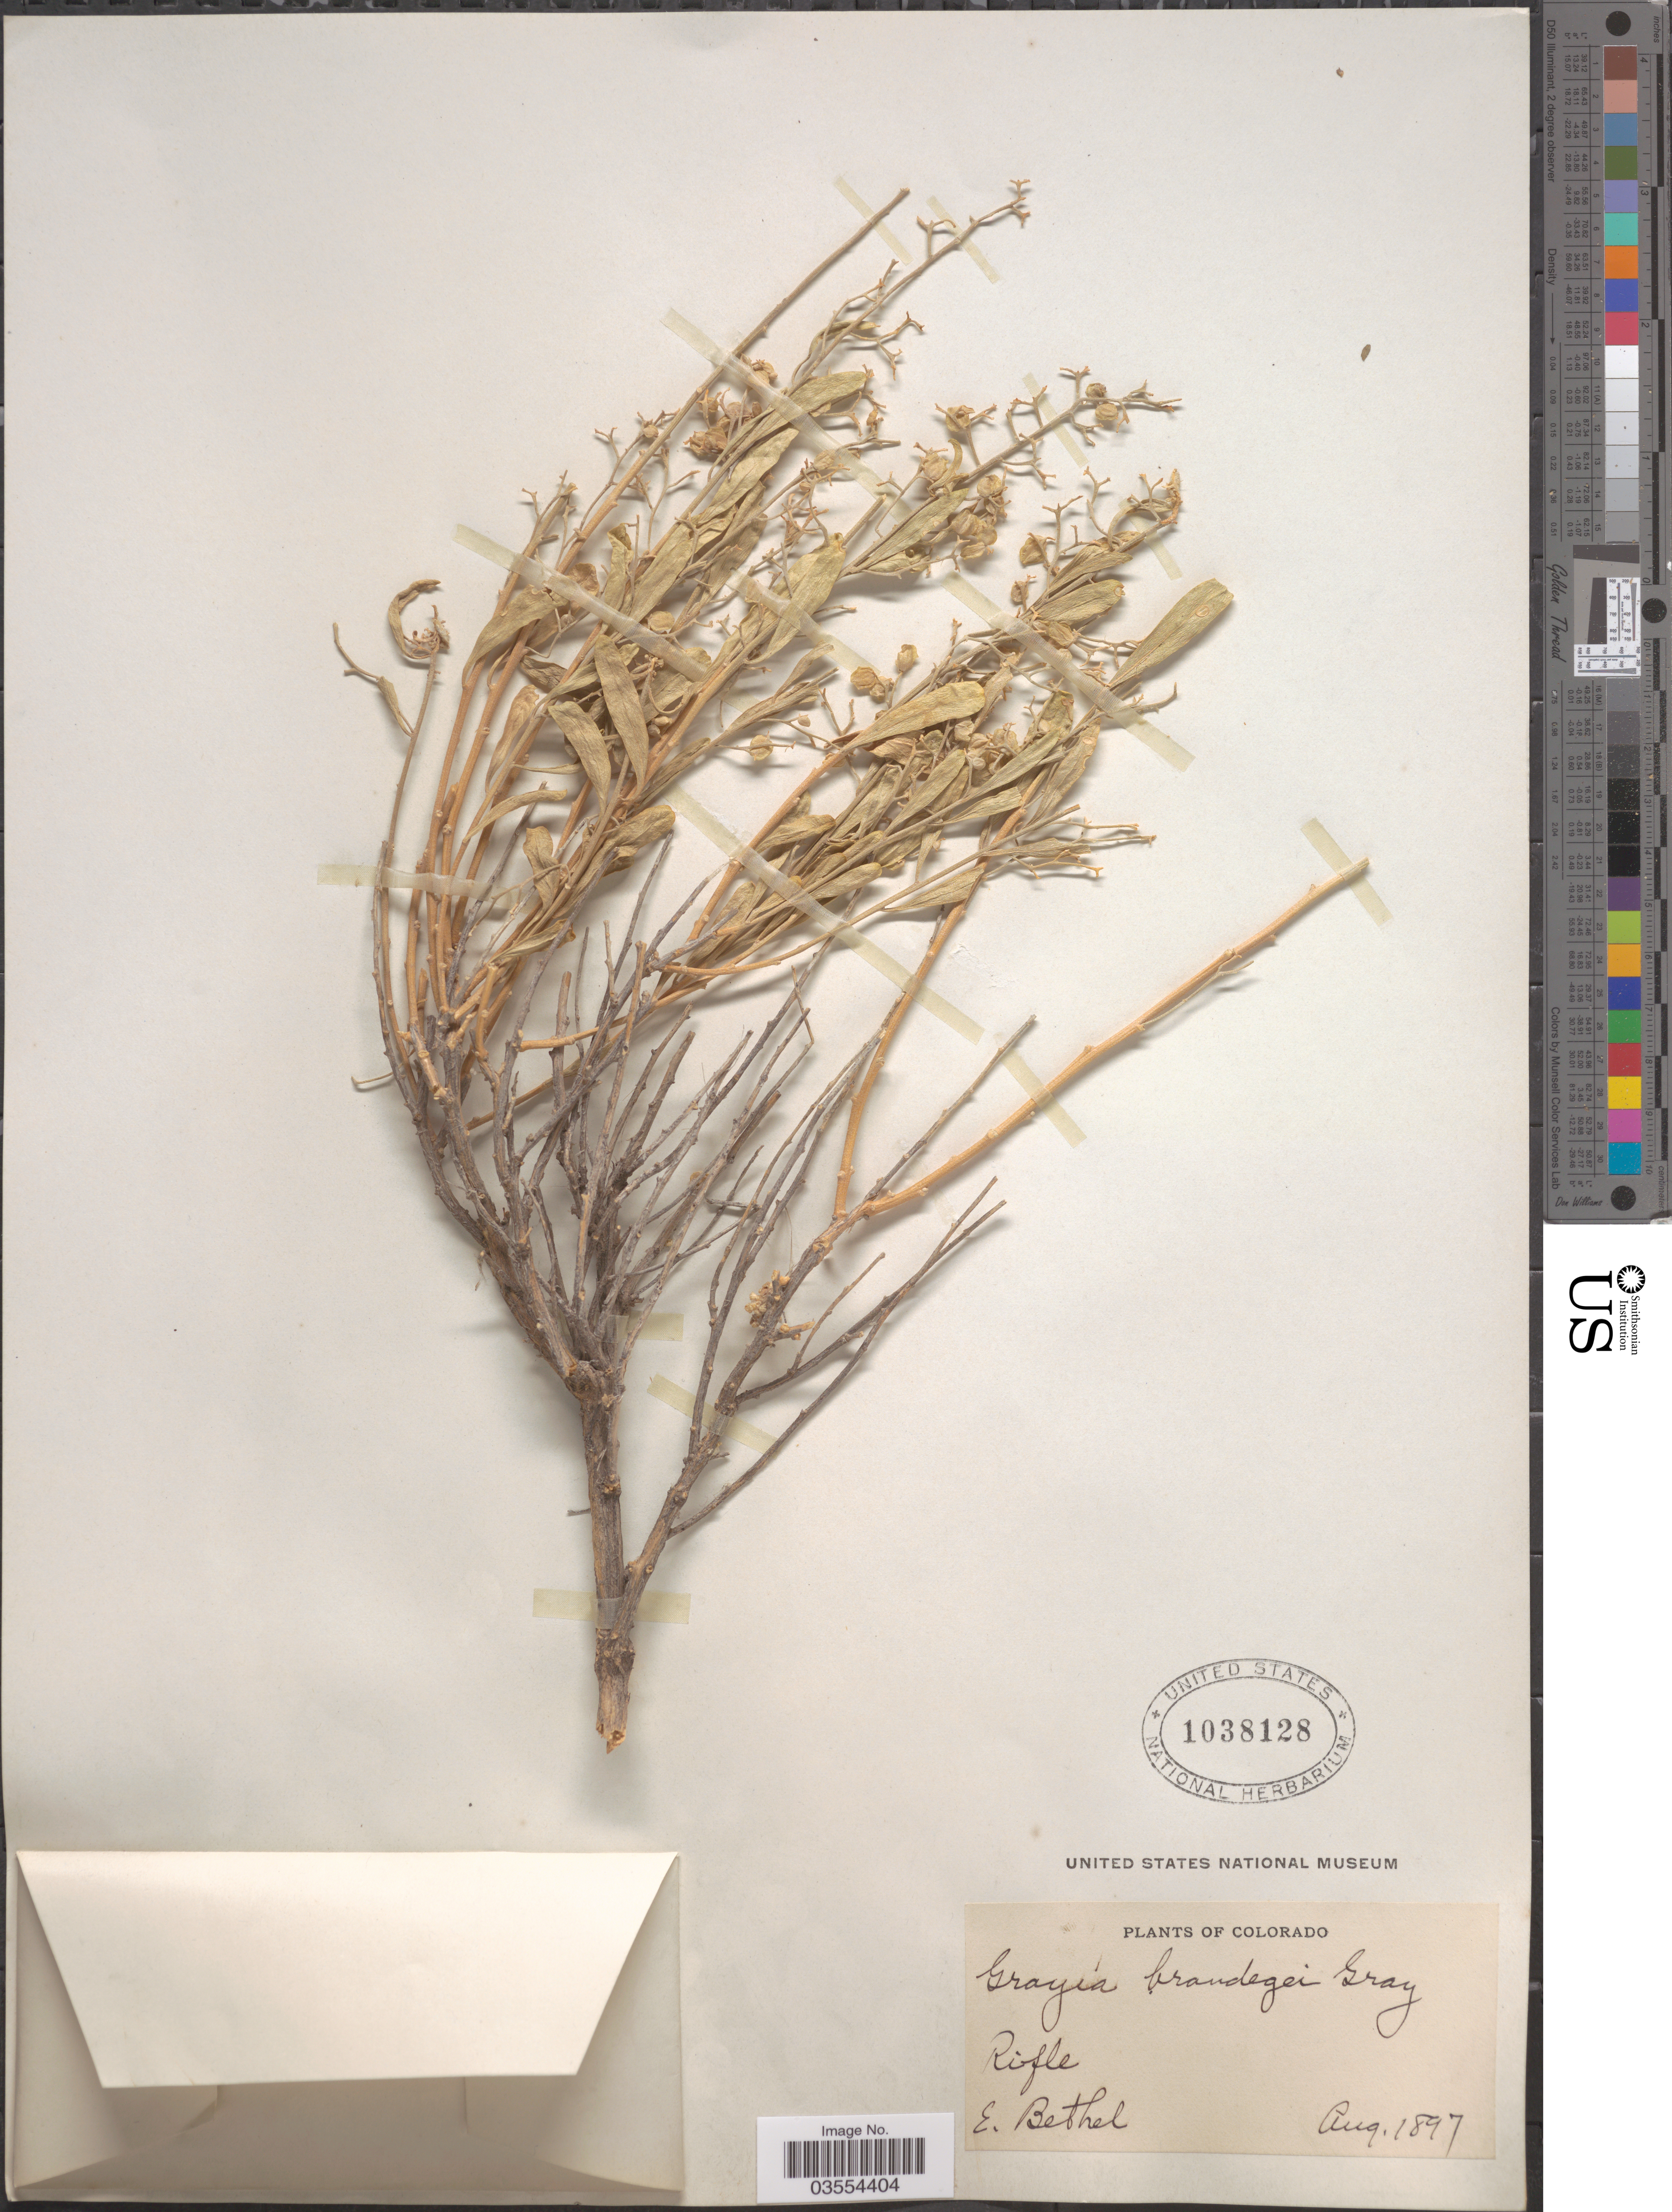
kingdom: Plantae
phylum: Tracheophyta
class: Magnoliopsida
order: Caryophyllales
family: Amaranthaceae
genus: Grayia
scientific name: Grayia brandegeei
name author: A. Gray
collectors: E. Bethel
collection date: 1897-08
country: United States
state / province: Colorado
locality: Rifle.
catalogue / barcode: US 1038128